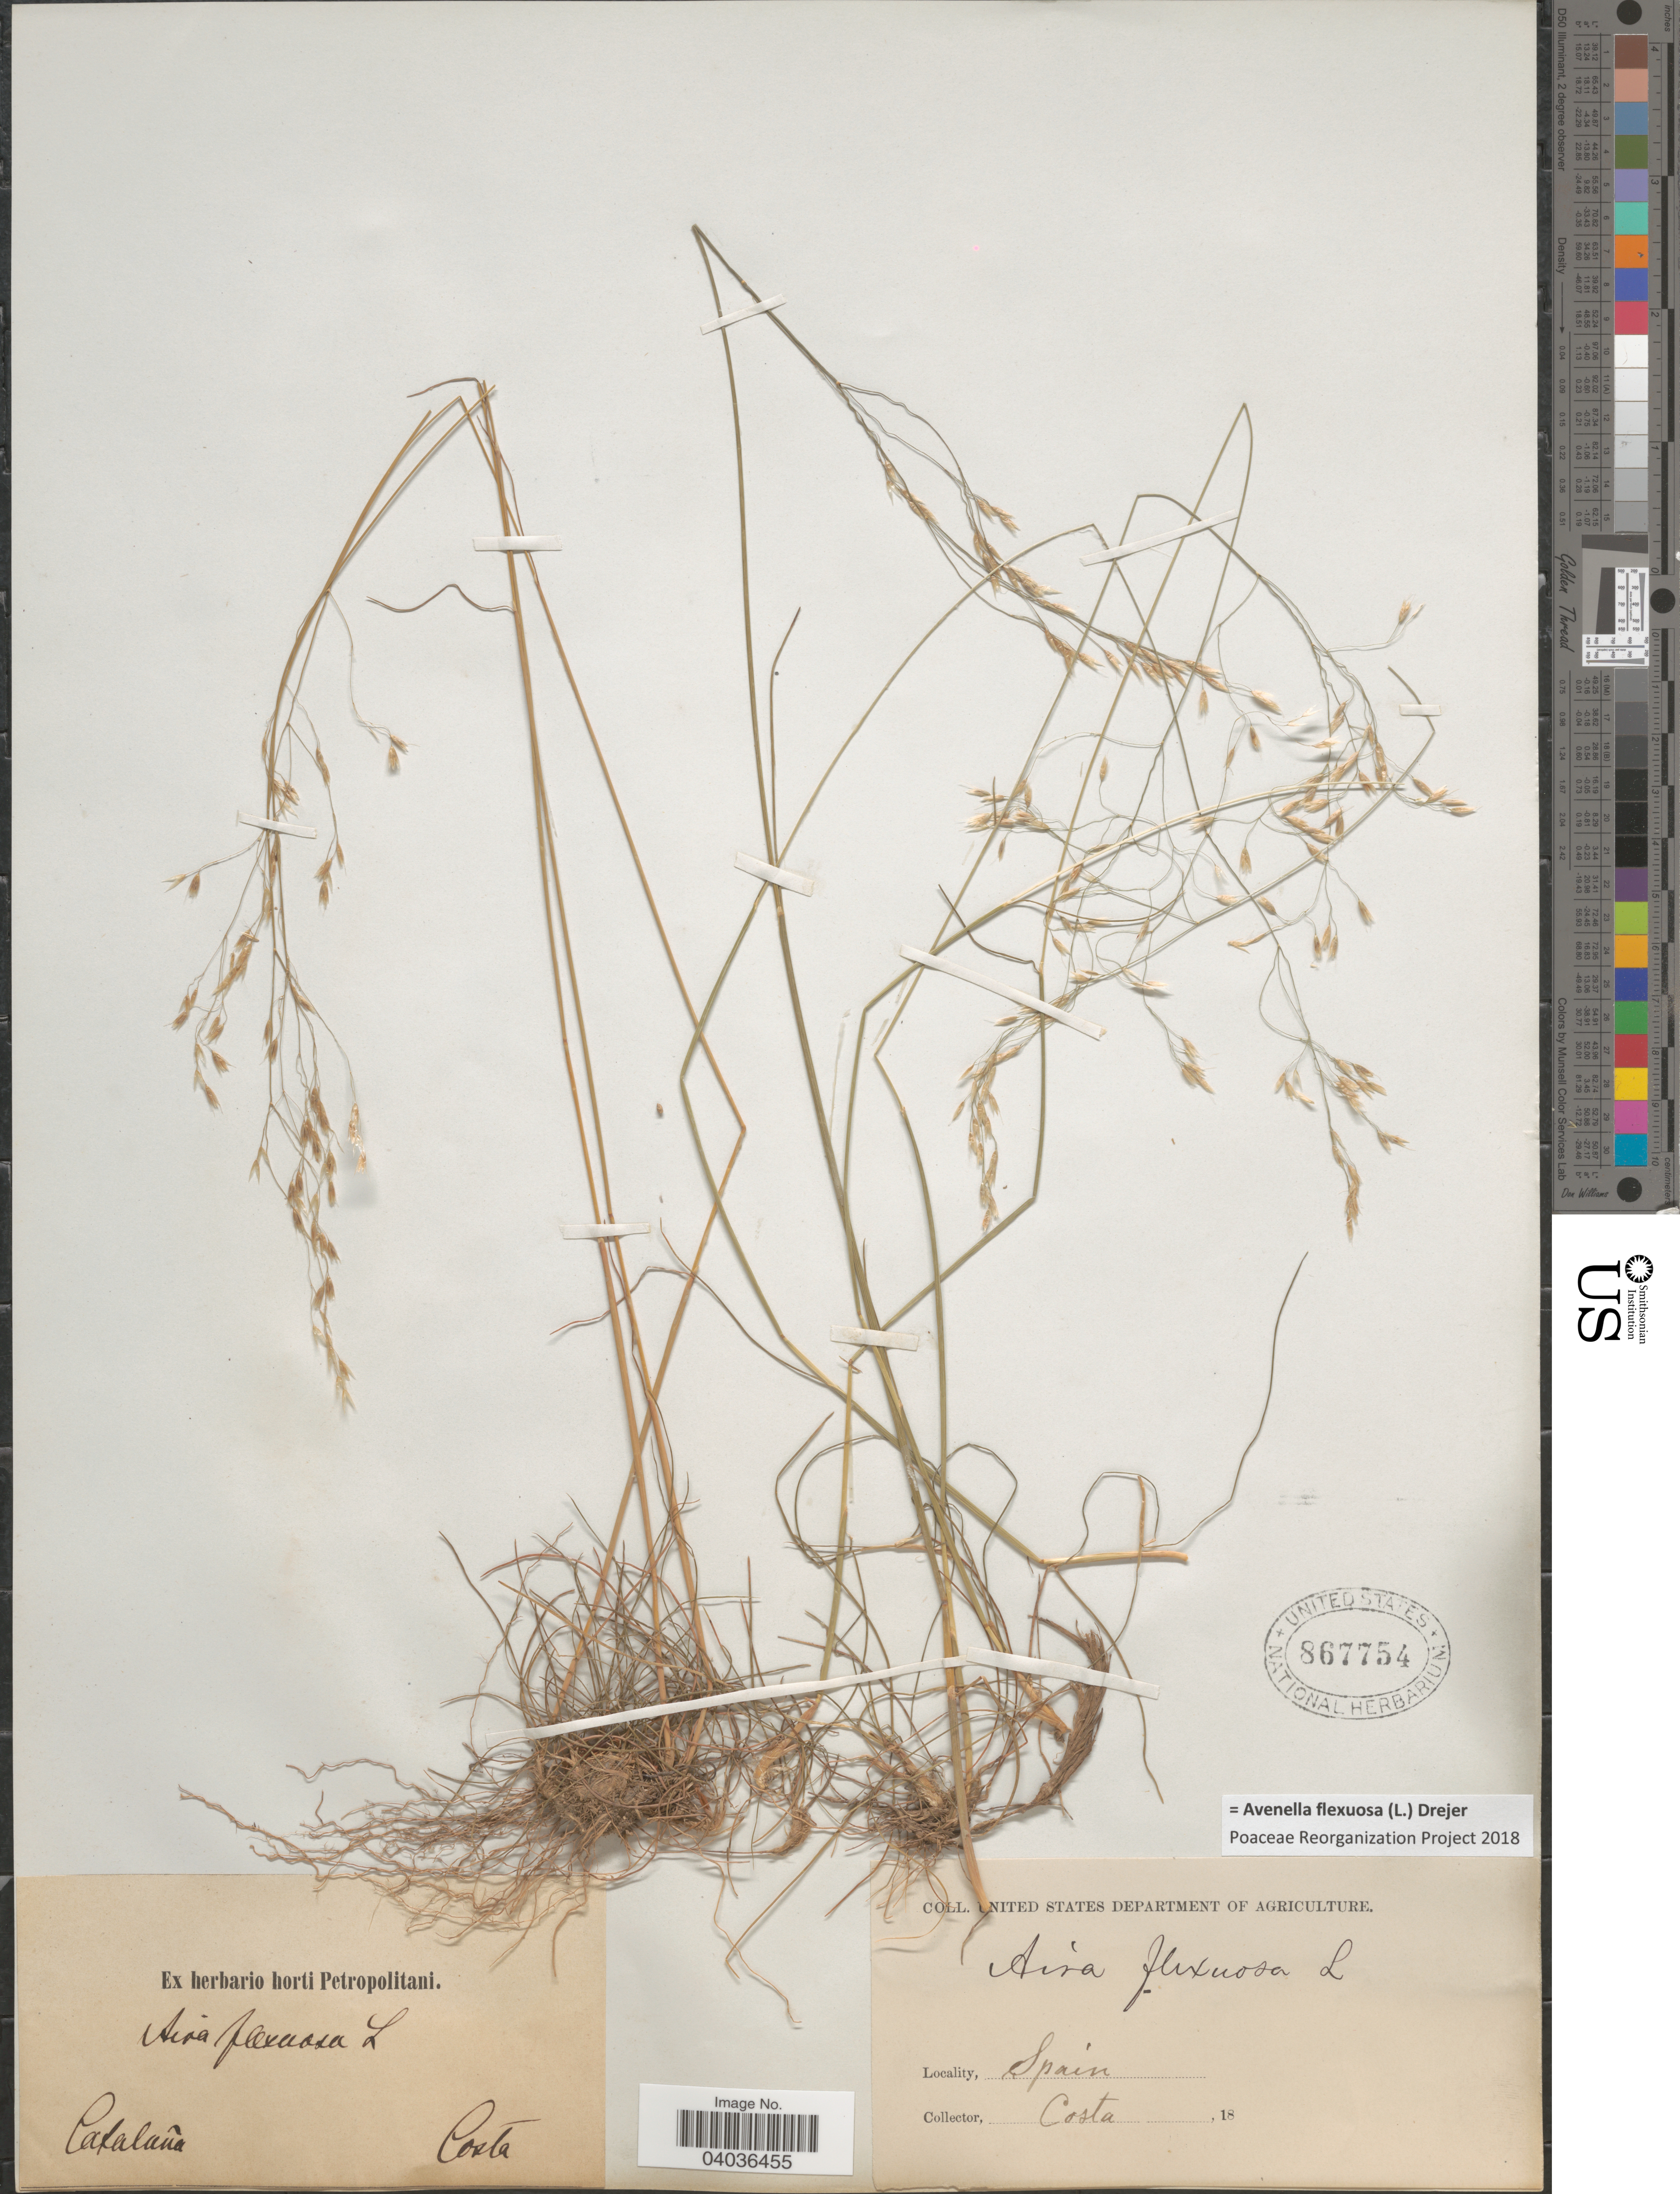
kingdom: Plantae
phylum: Tracheophyta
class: Liliopsida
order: Poales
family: Poaceae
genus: Avenella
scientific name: Avenella flexuosa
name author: (L.) Drejer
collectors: -. Costa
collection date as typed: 18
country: Spain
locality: Catalaña.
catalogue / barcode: US 867754